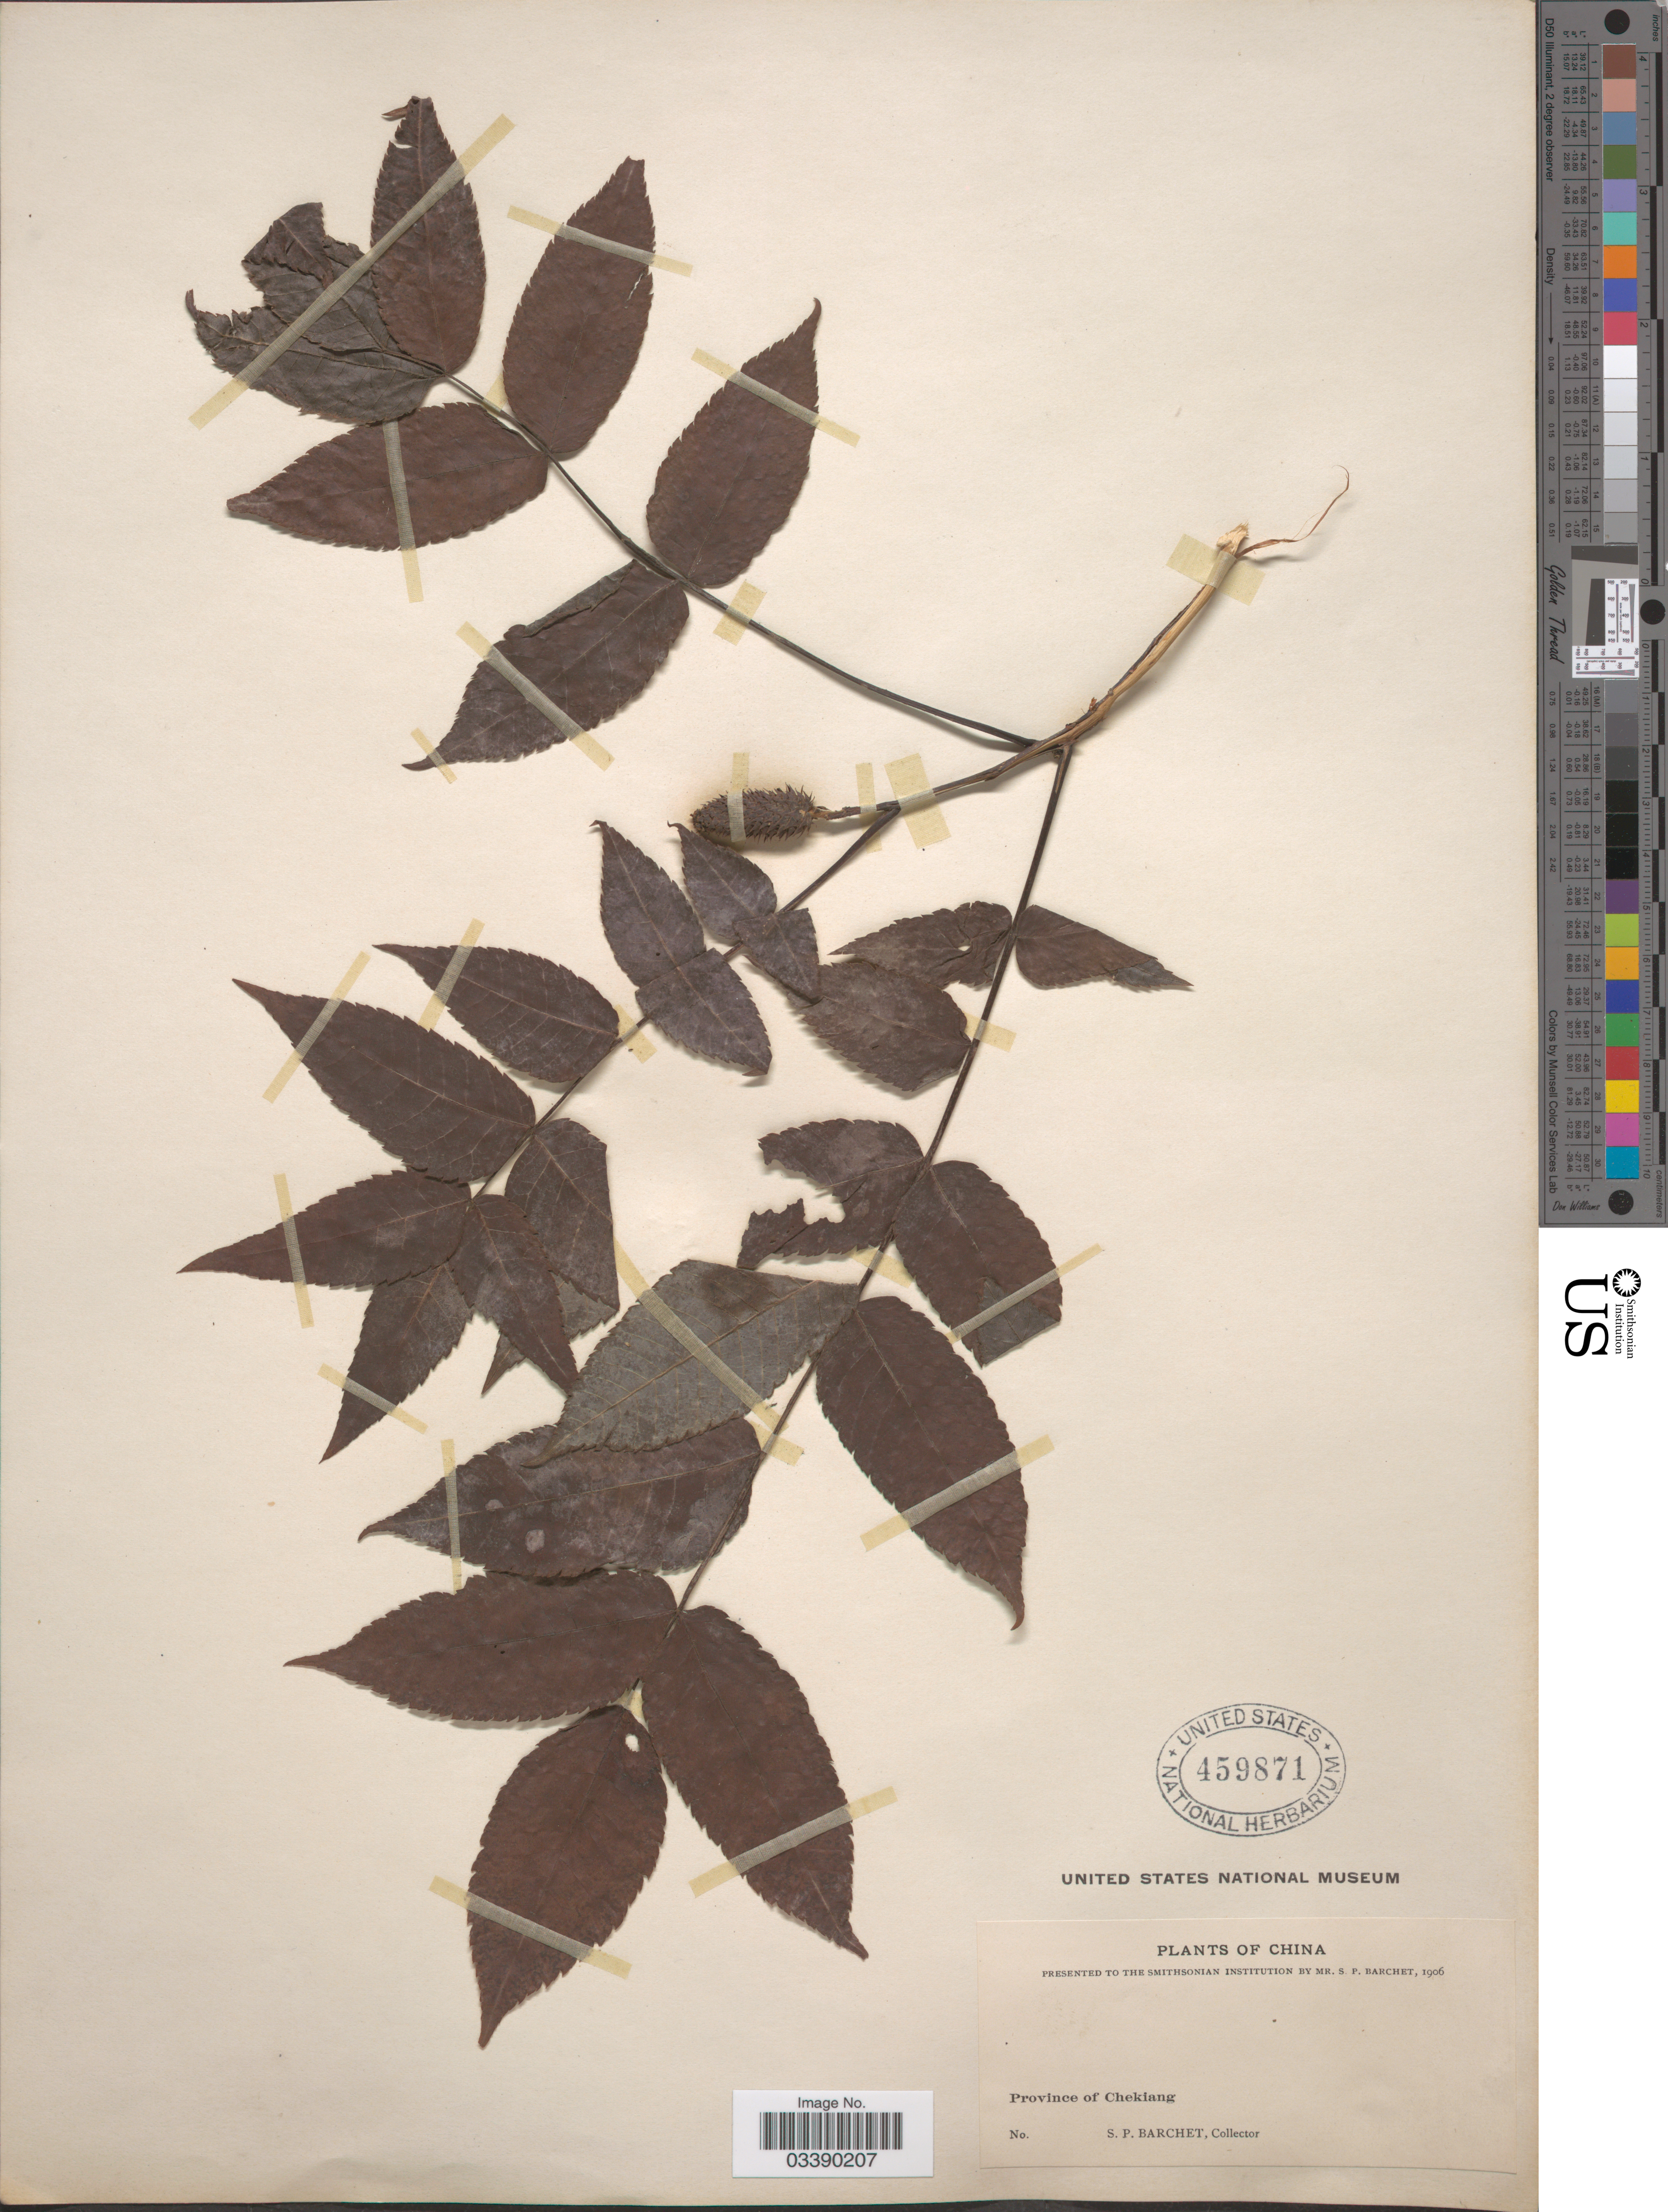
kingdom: Plantae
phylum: Tracheophyta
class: Magnoliopsida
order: Fagales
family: Juglandaceae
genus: Platycarya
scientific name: Platycarya strobilacea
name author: Siebold & Zucc.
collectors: S. P. Barchet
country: China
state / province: Zhejiang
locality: Province of Chekiang.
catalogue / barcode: US 459871